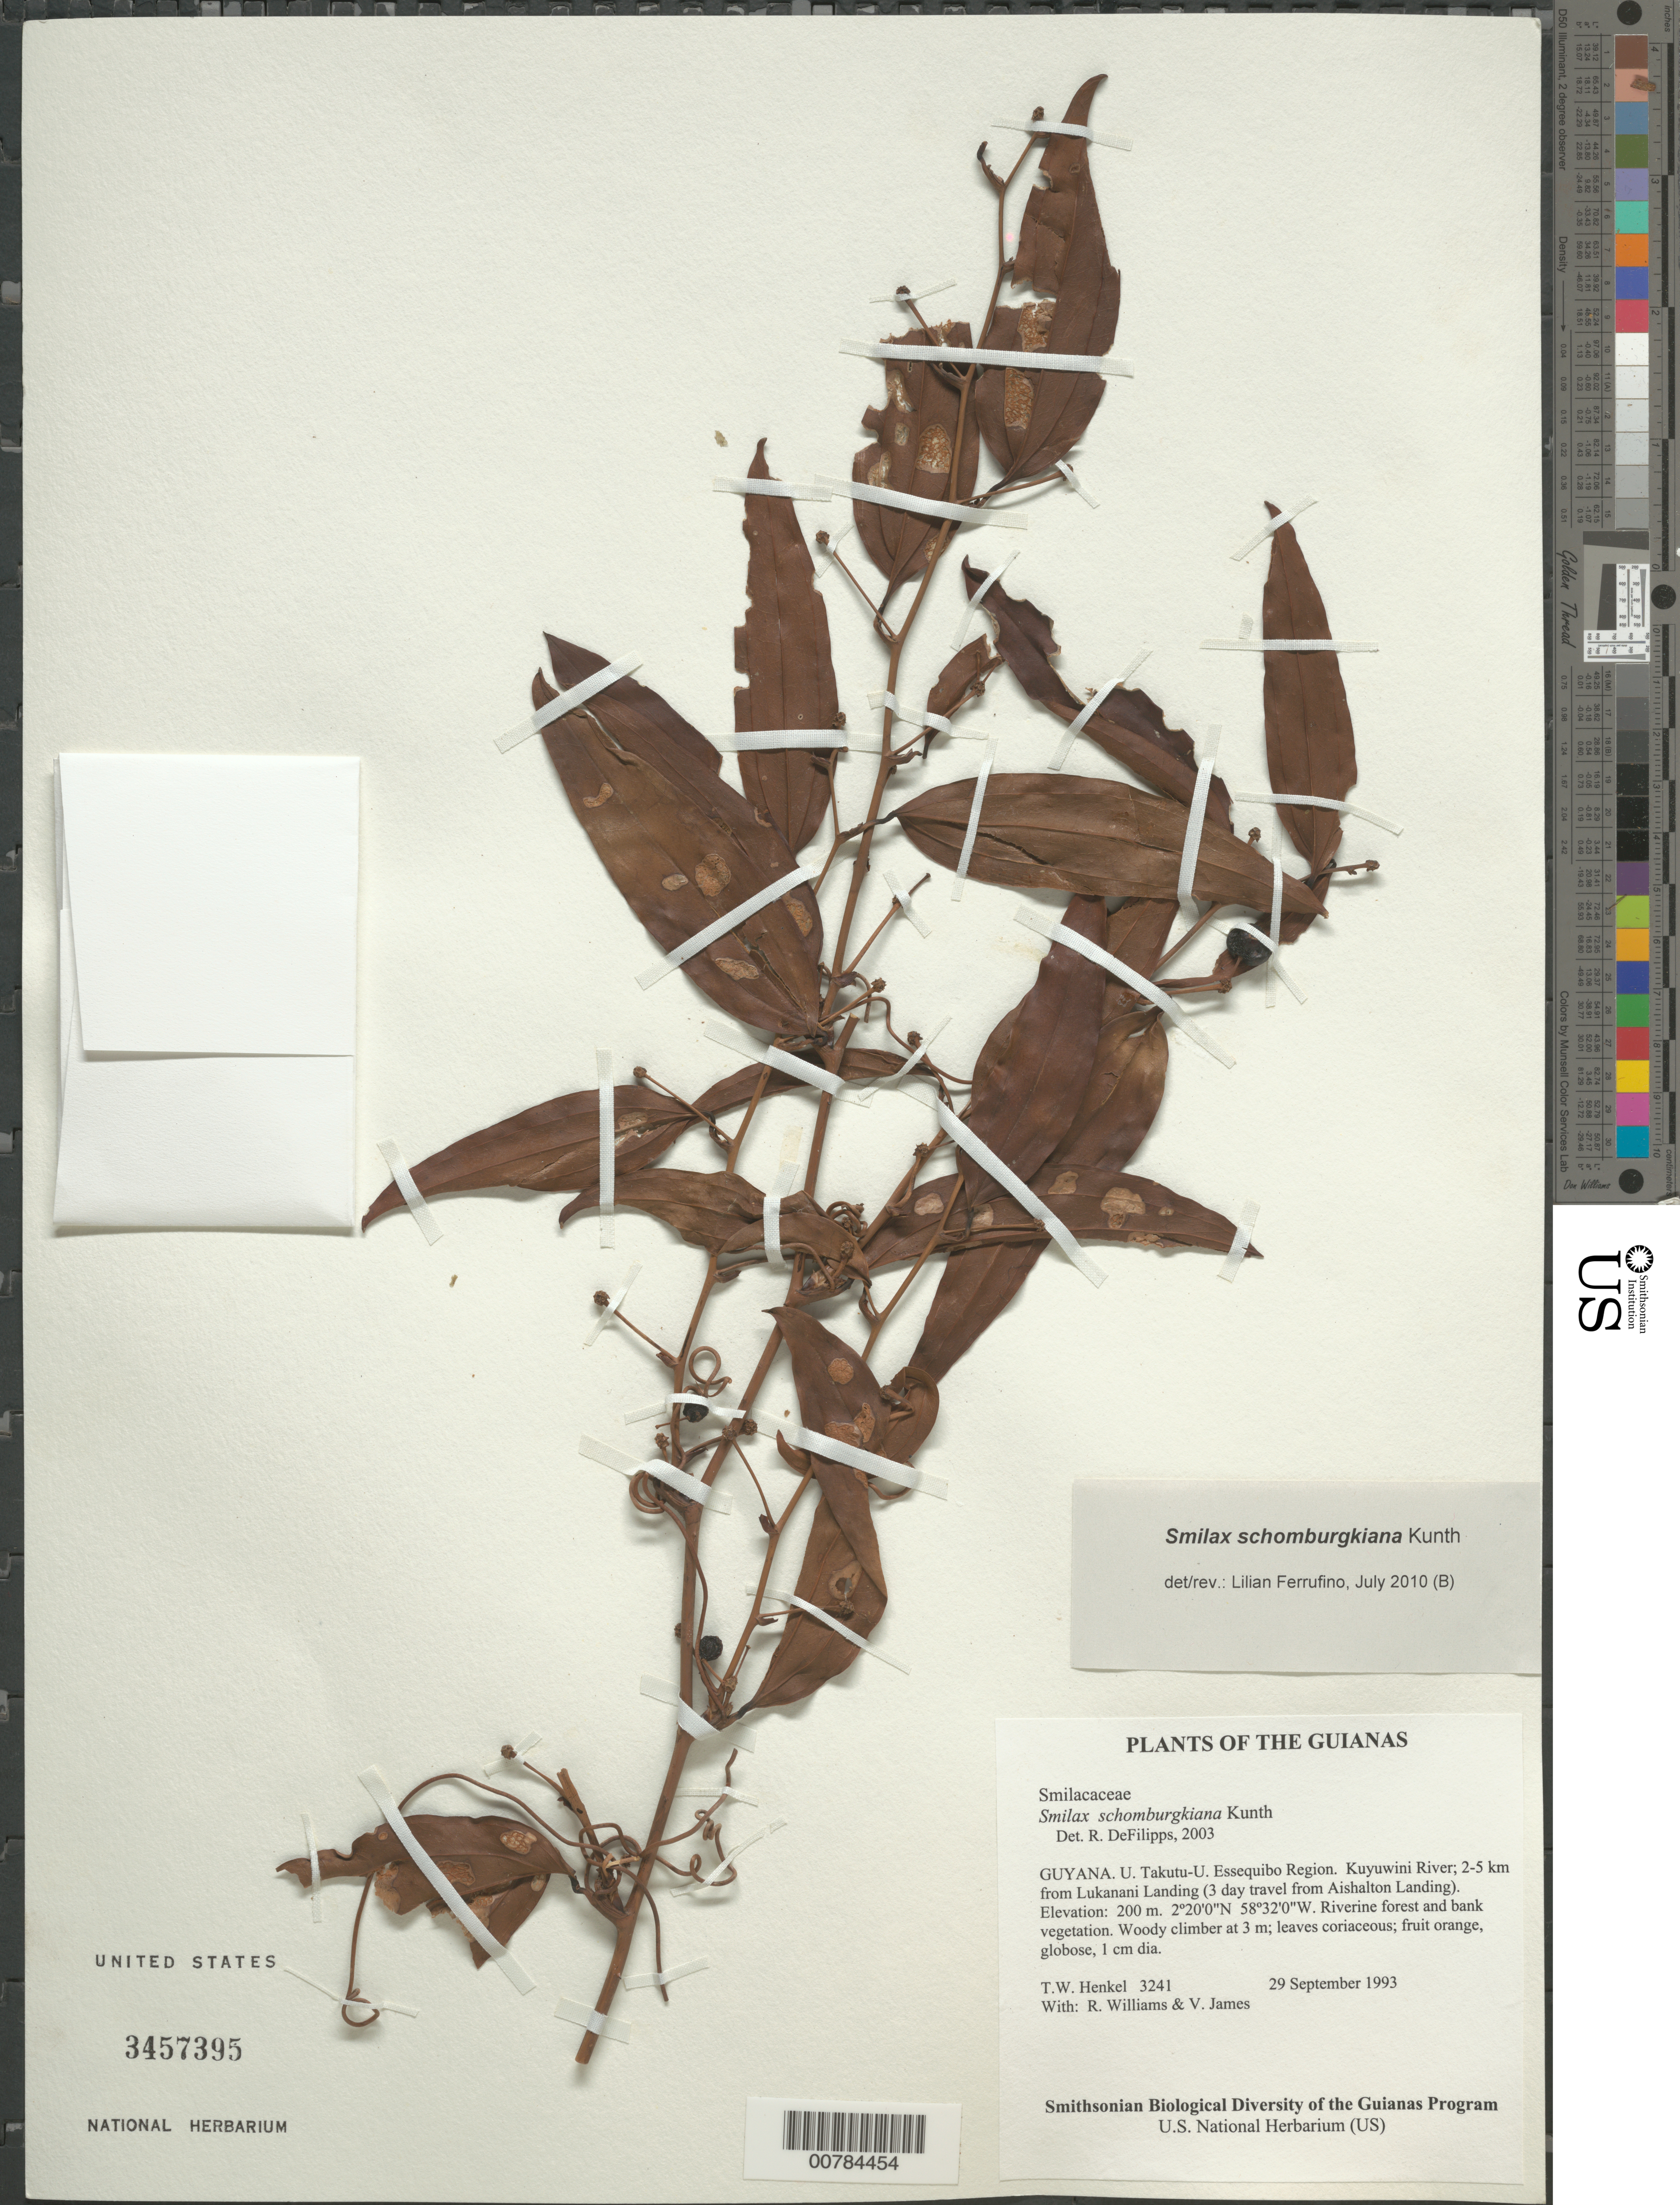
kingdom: Plantae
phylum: Tracheophyta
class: Liliopsida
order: Liliales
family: Smilacaceae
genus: Smilax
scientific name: Smilax schomburgkiana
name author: Kunth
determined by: DeFilipps, R. A.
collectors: T. Henkel, R. Williams & V. James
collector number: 3241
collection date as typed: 29 September 1993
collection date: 1993-09-29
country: Guyana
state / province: U. Takutu-U. Essequibo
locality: Kuyuwini River; 2-5 km from Lukanani Landing (3 day travel from Aishalton Landing)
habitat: Riverine forest and bank vegetation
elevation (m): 200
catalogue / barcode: US 3457395